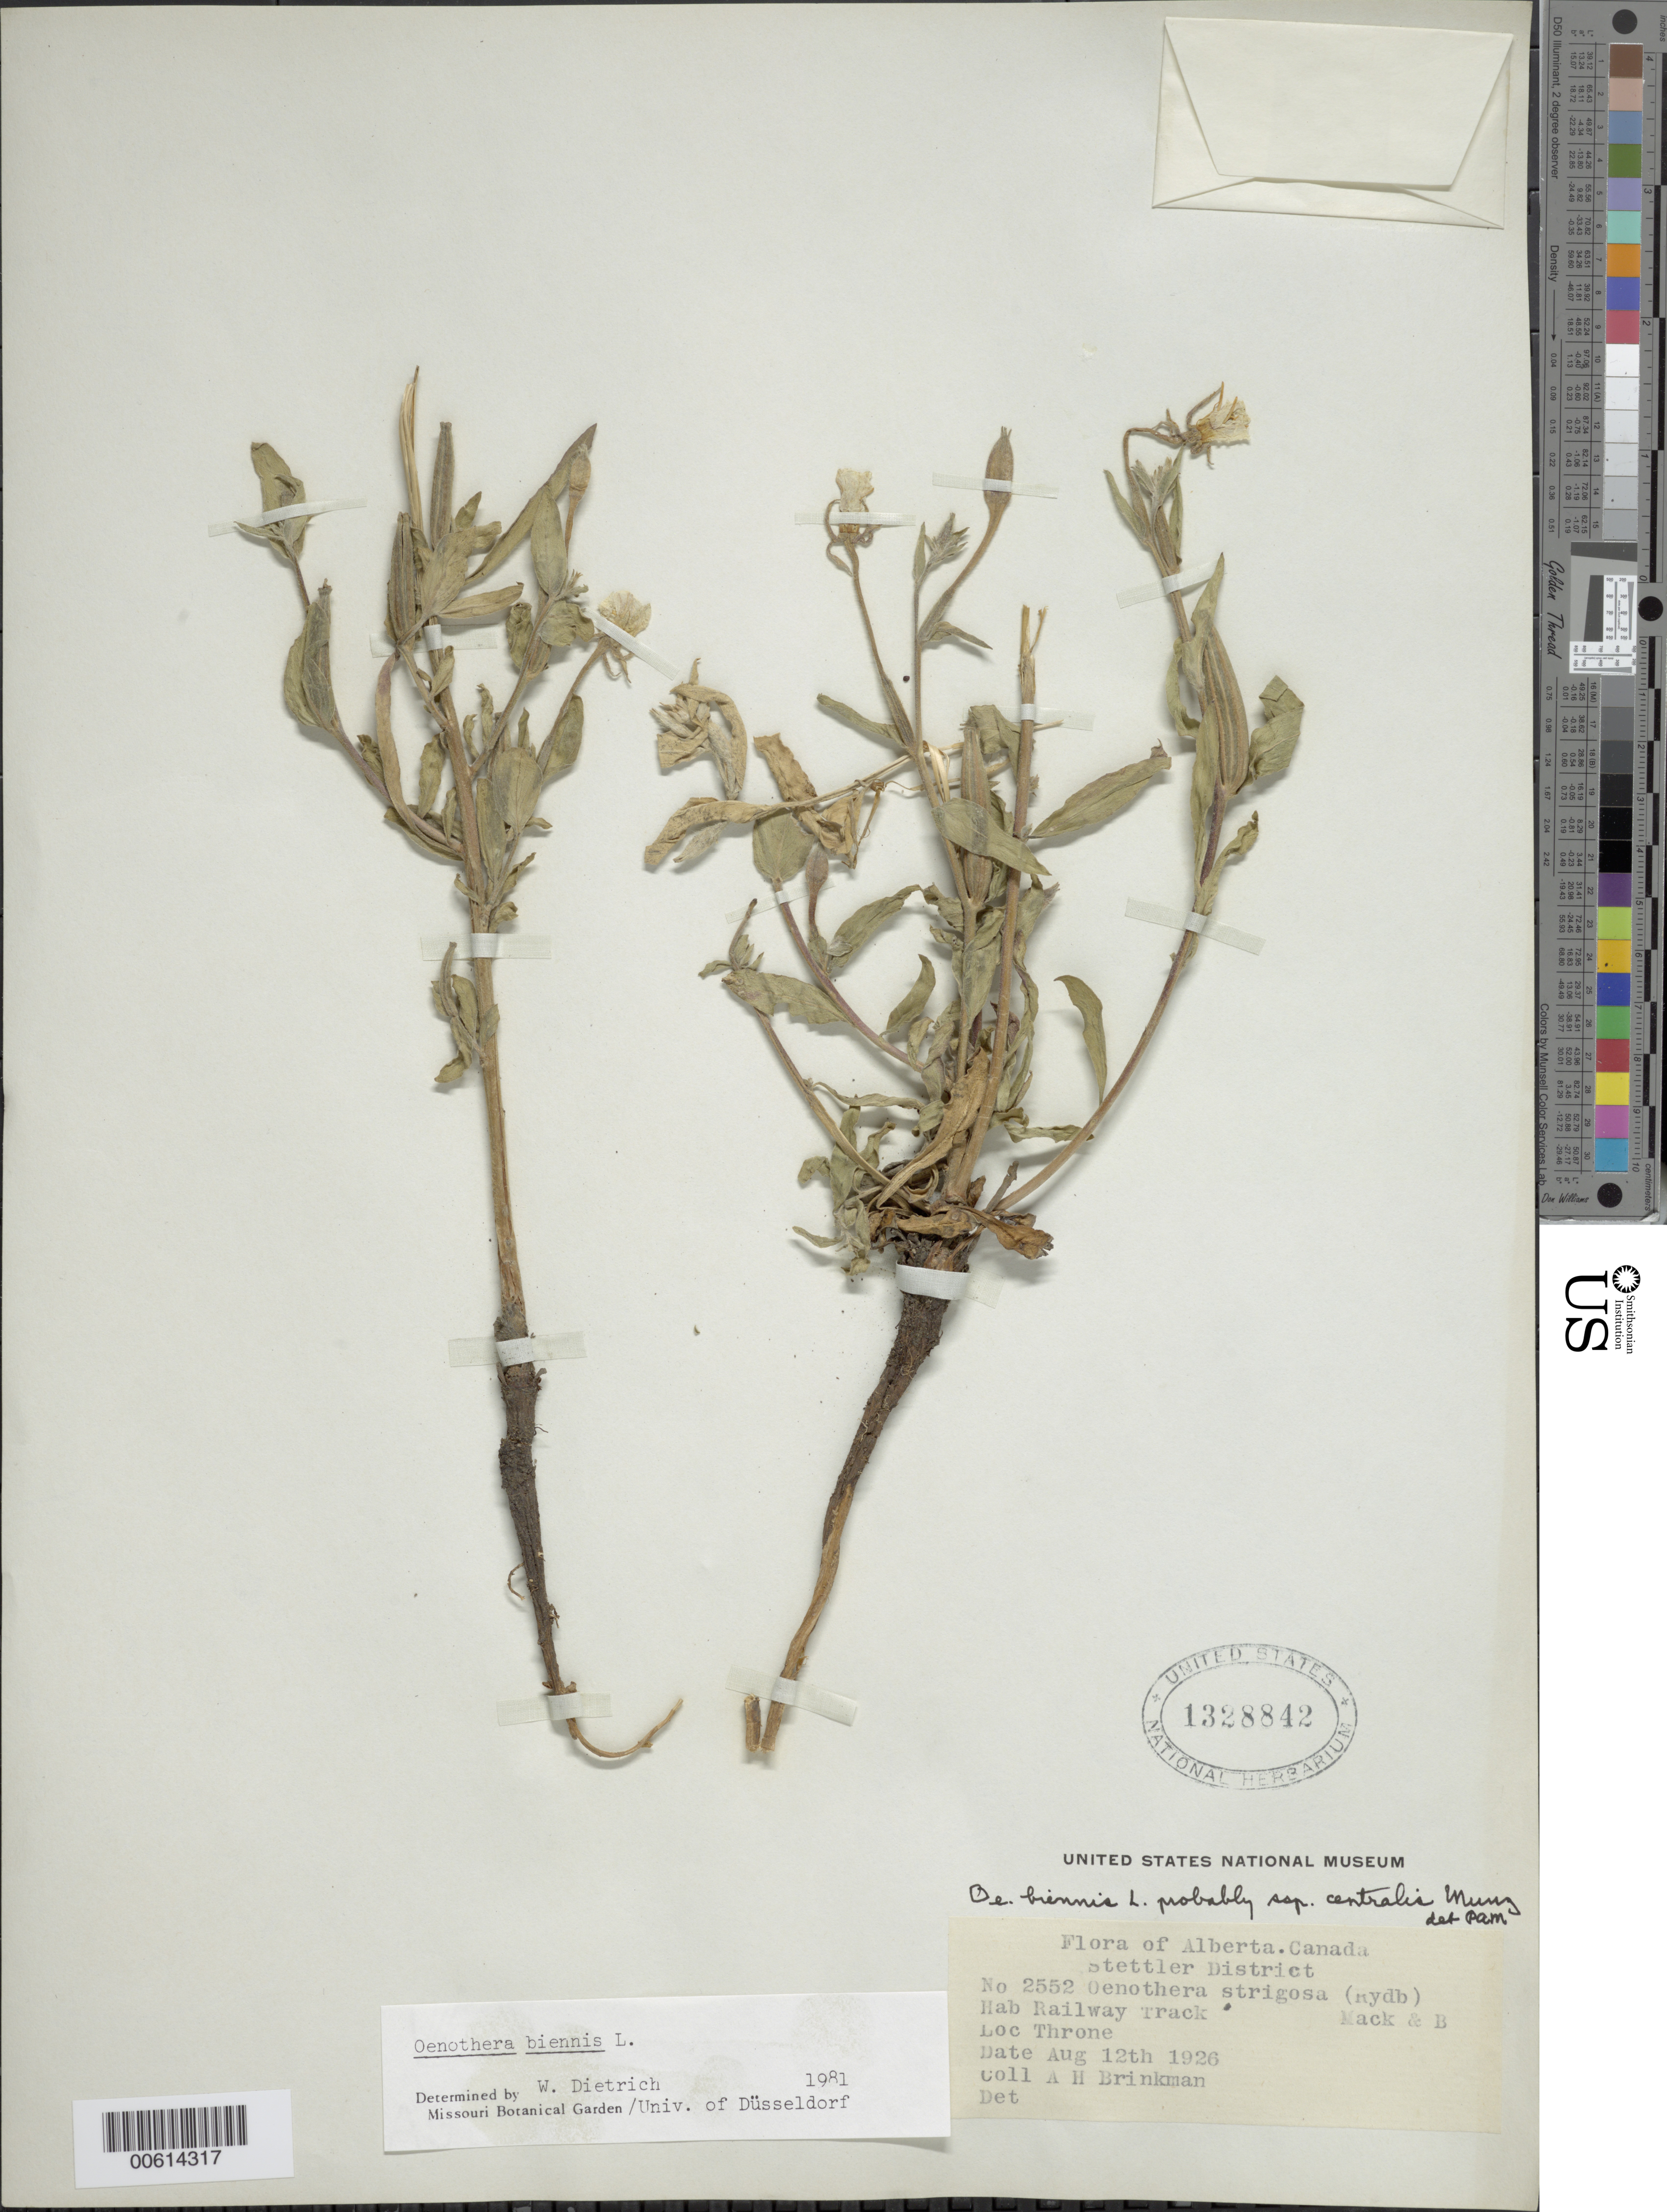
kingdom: Plantae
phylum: Tracheophyta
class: Magnoliopsida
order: Myrtales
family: Onagraceae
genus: Oenothera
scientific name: Oenothera biennis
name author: L.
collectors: A. Brinkman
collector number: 2552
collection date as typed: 12 Aug 1926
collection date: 1926-08-12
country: Canada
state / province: Alberta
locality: Stettler Dist., Loc Throne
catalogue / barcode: US 1328842